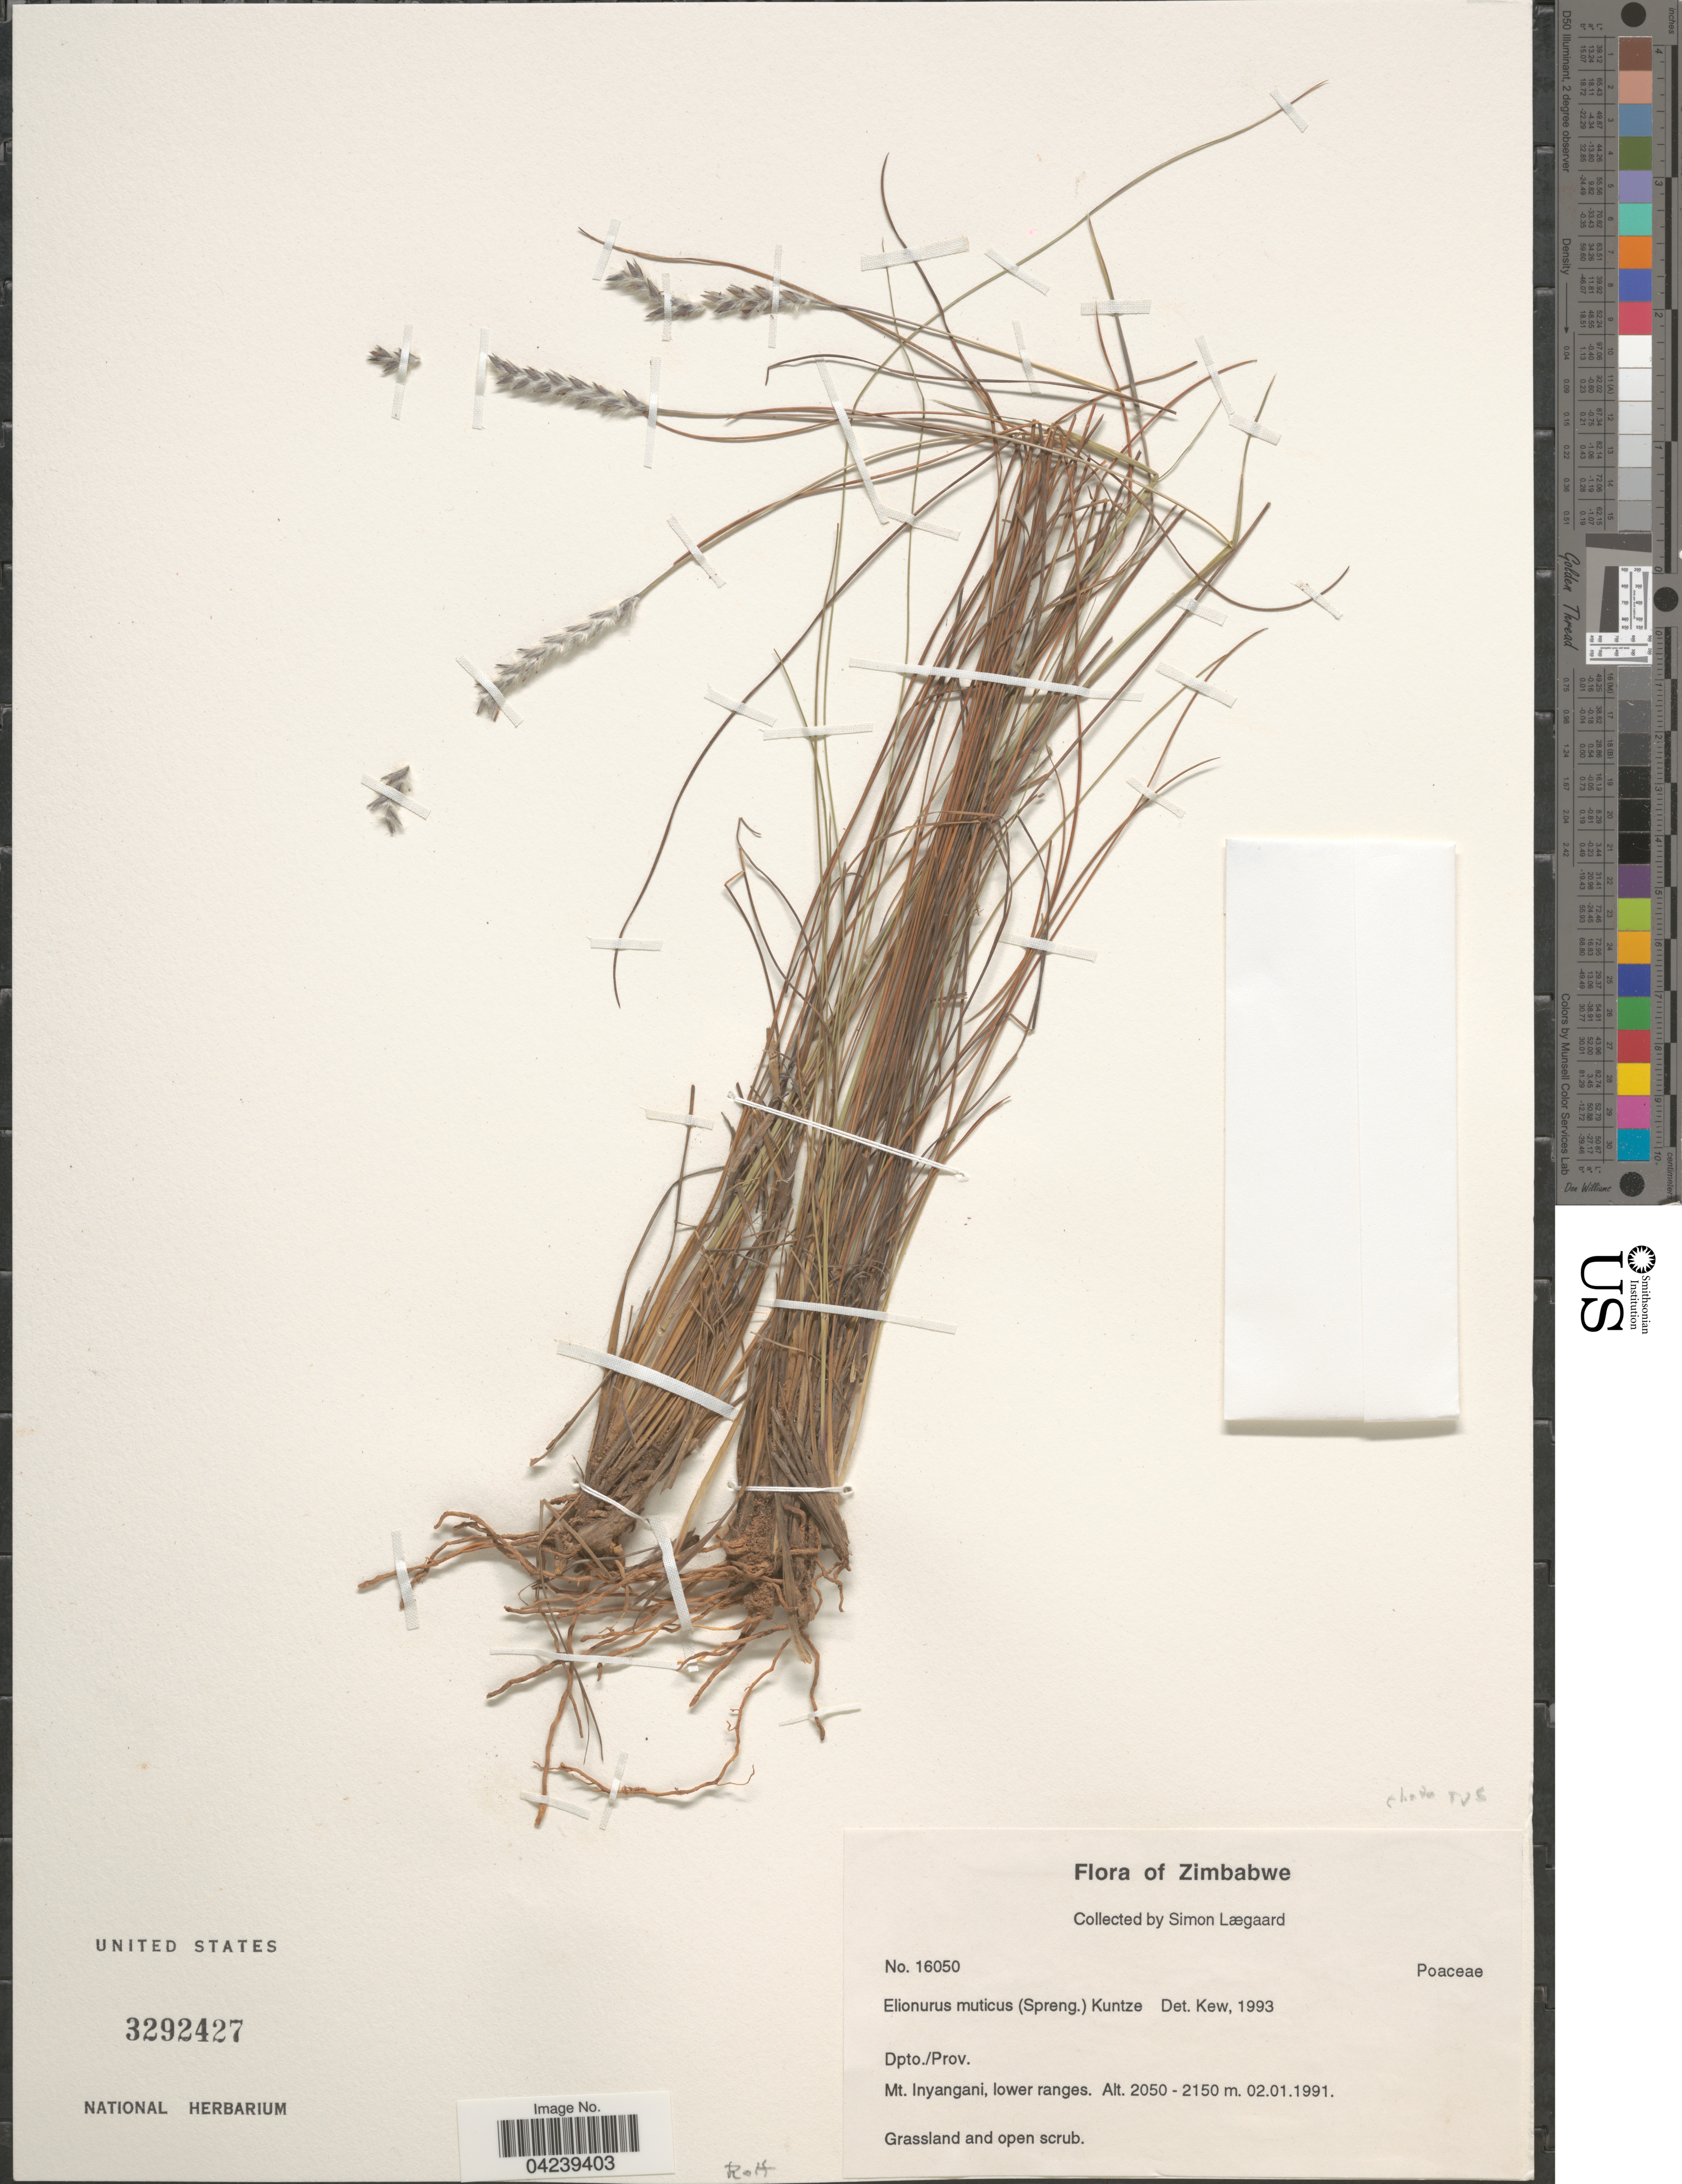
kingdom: Plantae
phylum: Tracheophyta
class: Liliopsida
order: Poales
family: Poaceae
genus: Elionurus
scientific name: Elionurus muticus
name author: (Spreng.) Kuntze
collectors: S. Lægaard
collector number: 16050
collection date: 1991-01-02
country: Zimbabwe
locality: Dpto./Prov. Mt. Inyangani, lower ranges.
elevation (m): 2050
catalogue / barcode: US 3292427